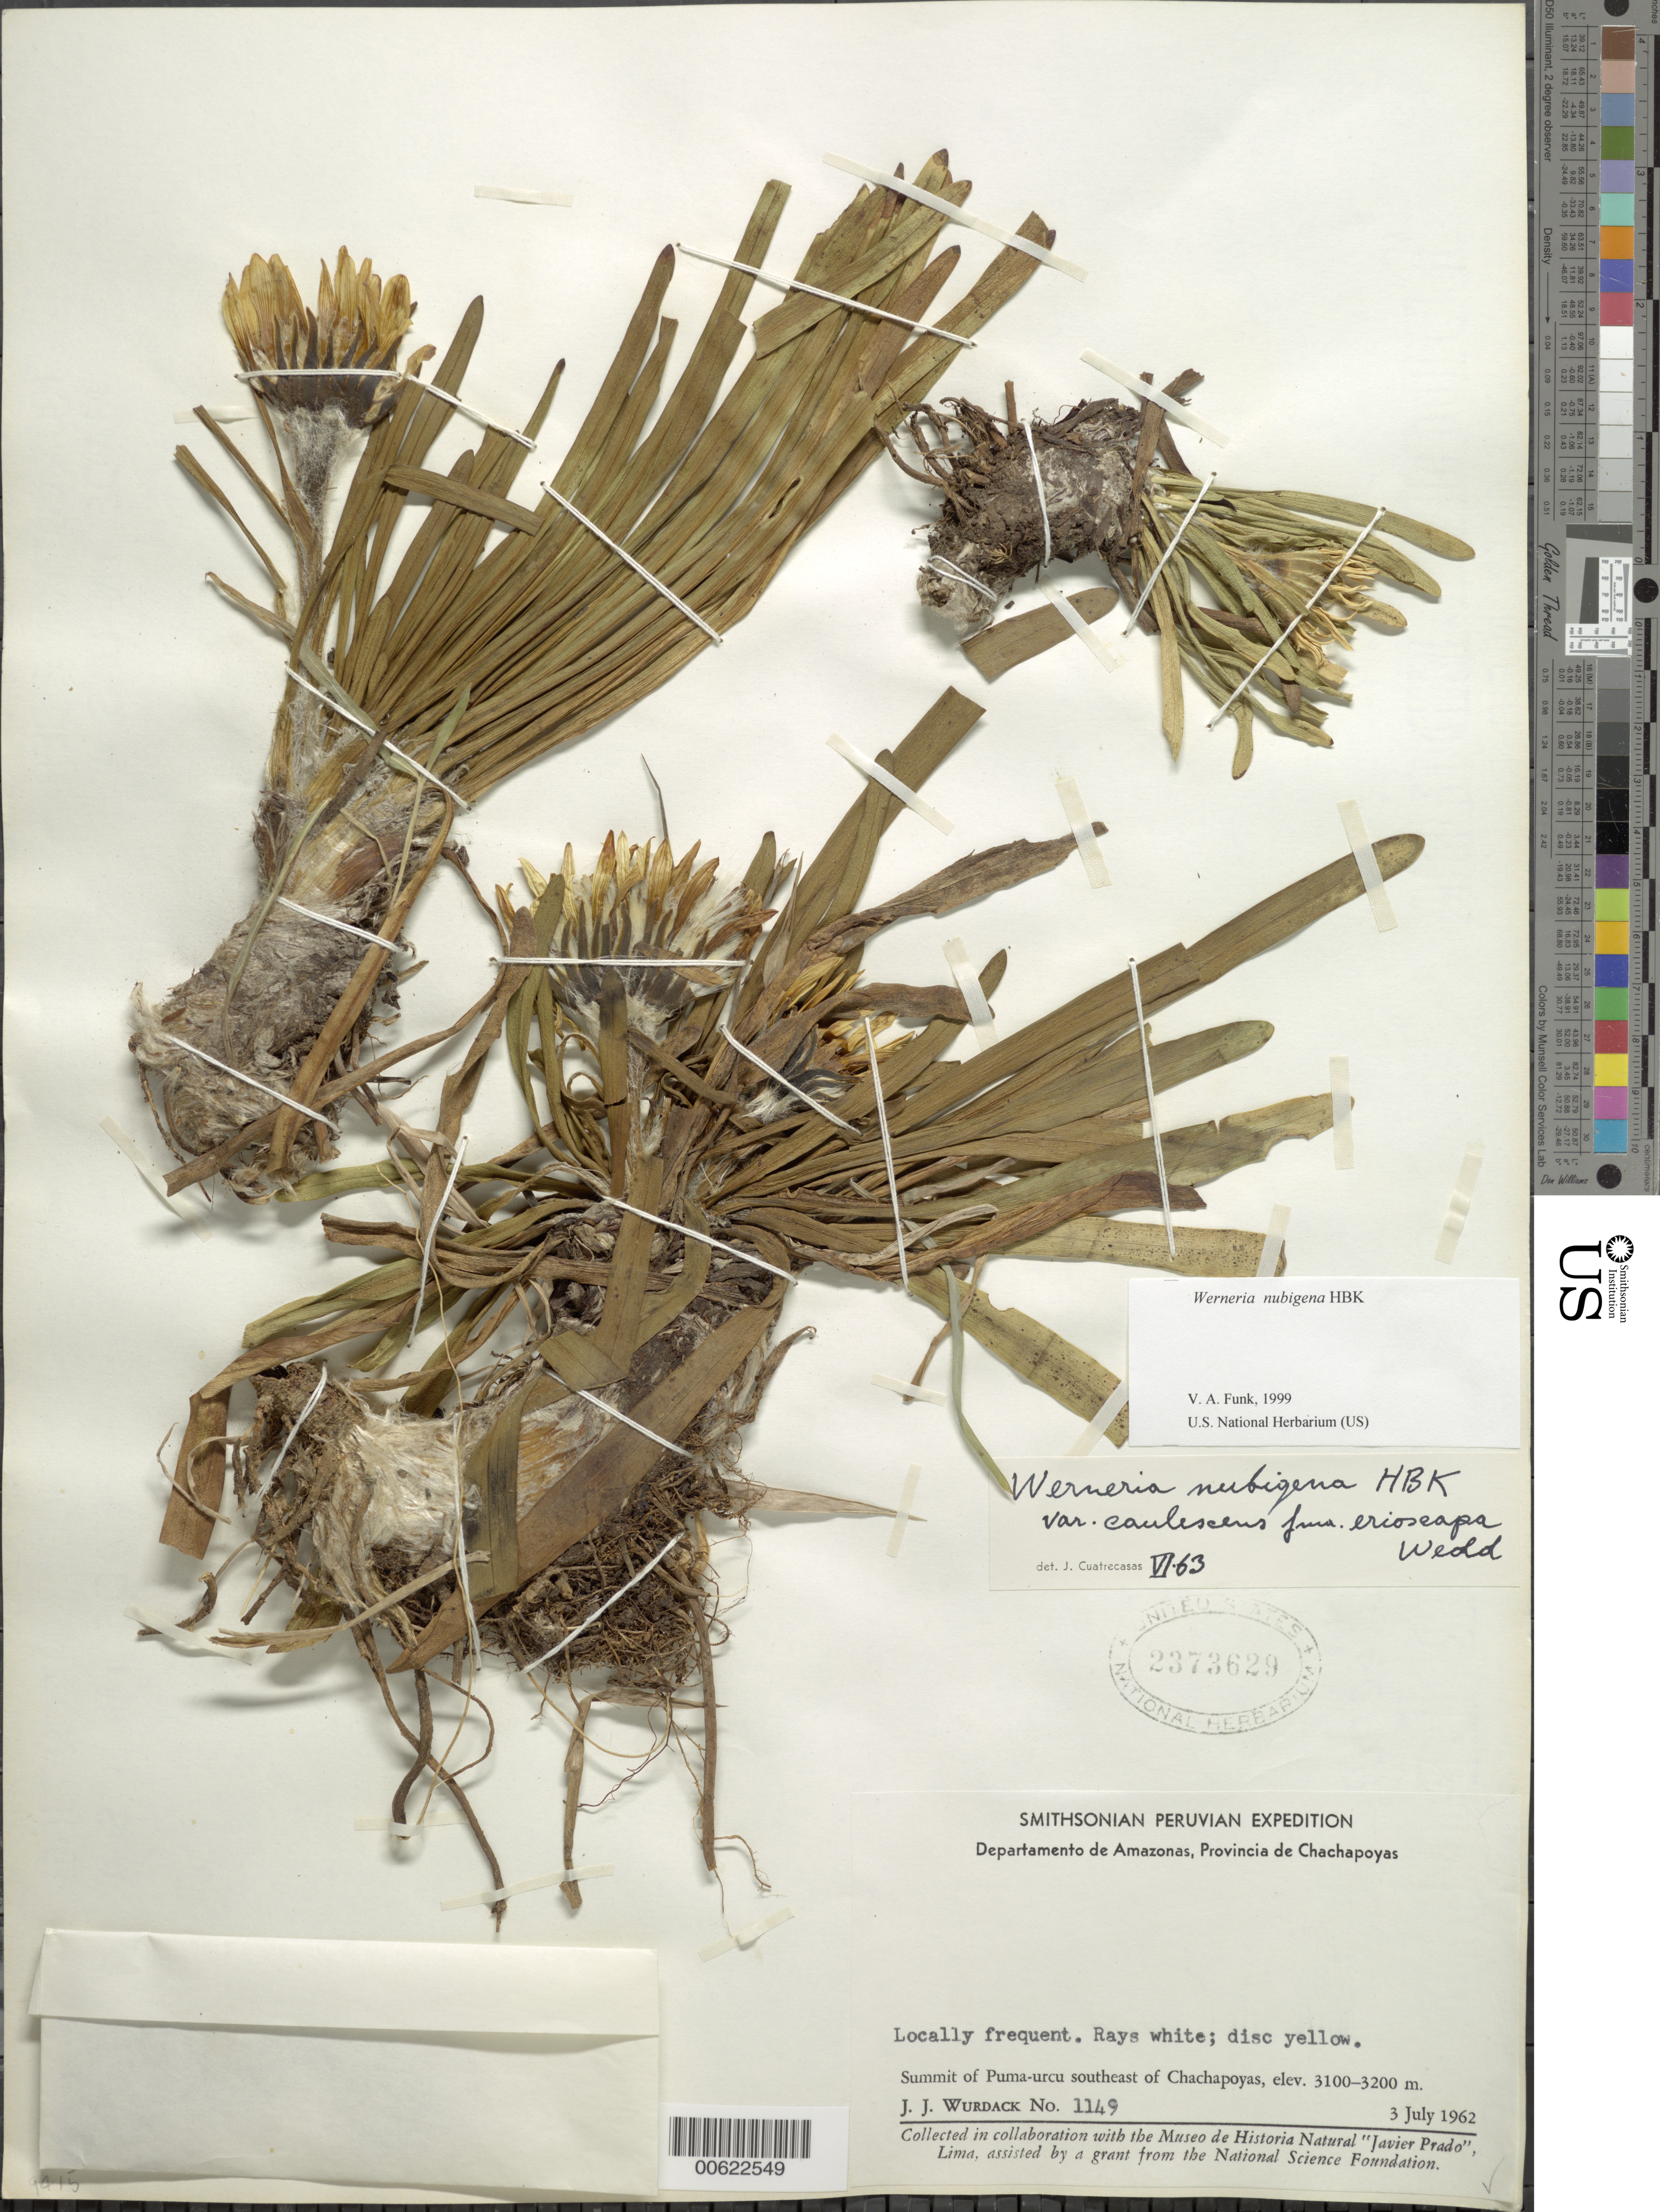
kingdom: Plantae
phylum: Tracheophyta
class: Magnoliopsida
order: Asterales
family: Asteraceae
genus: Werneria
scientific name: Werneria nubigena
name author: Kunth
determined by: Funk, Vicki A., (BOT), Smithsonian Institution - National Museum of Natural History (UNITED STATES)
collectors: J. J. Wurdack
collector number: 1149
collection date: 1962-07-03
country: Peru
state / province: Amazonas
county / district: Chachapoyas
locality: Puma-urcu summit, SE of Chachapoyas.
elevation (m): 3100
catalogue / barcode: US 2373629